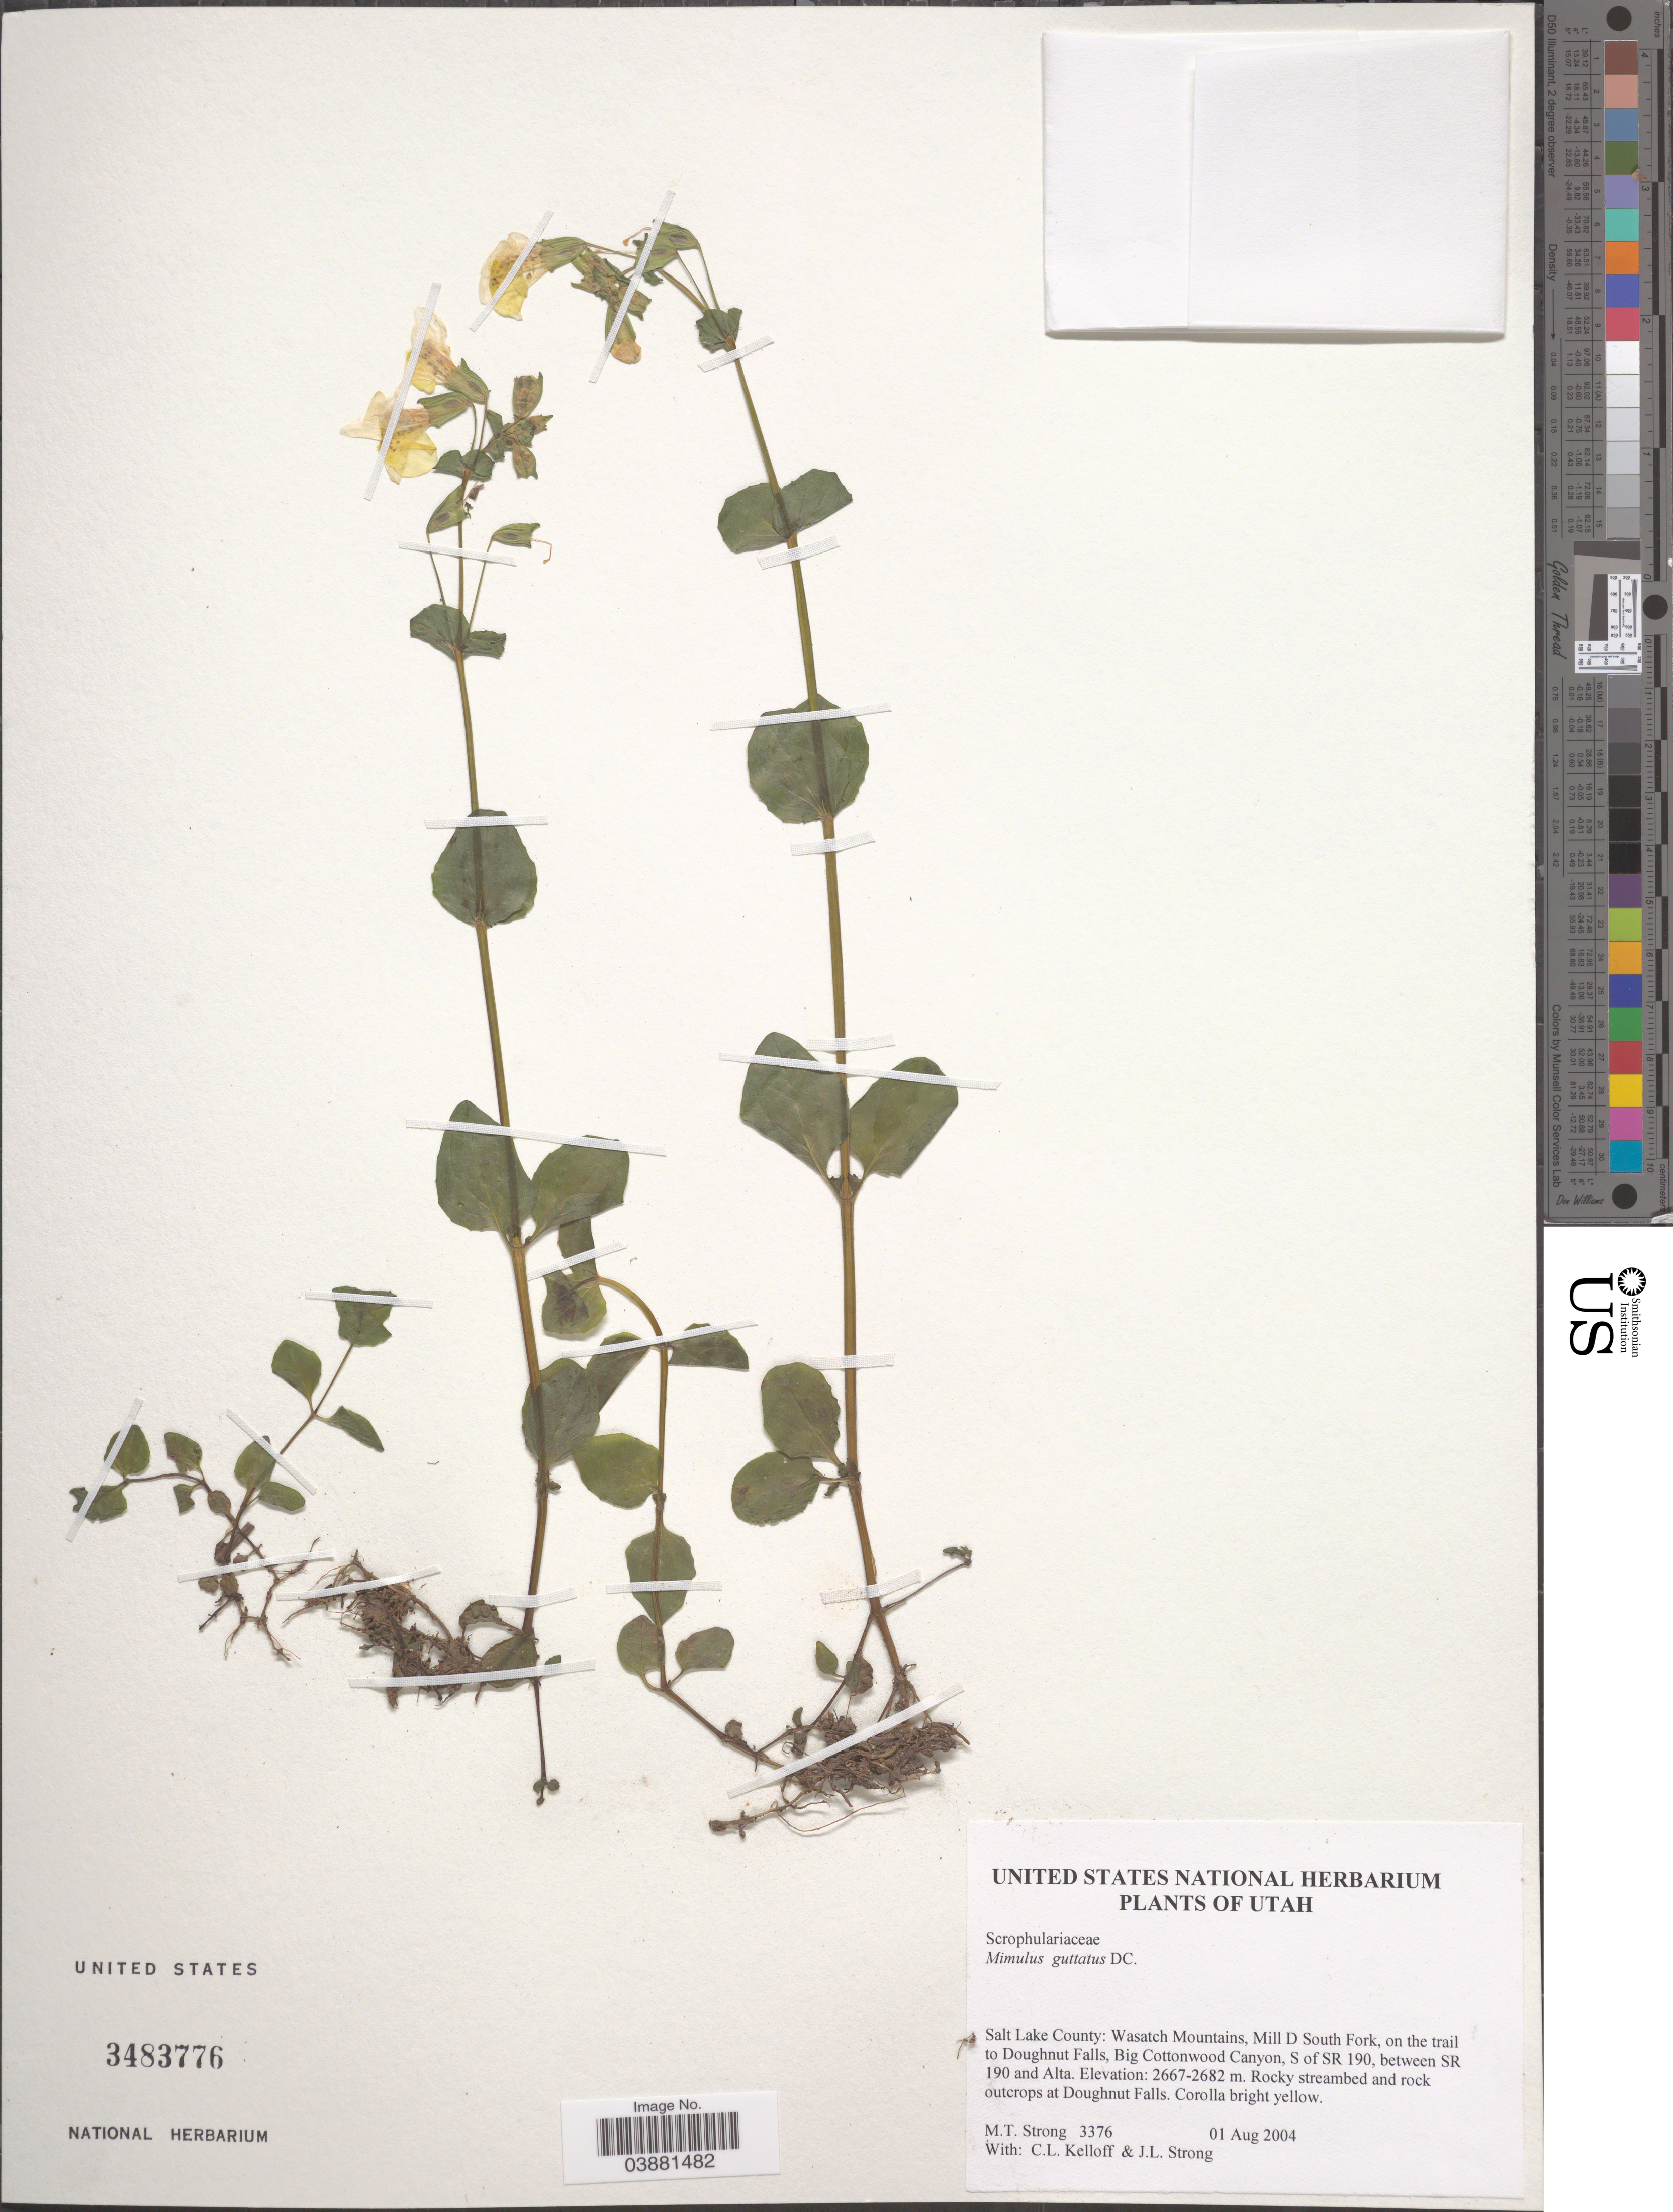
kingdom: Plantae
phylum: Tracheophyta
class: Magnoliopsida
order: Lamiales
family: Phrymaceae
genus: Mimulus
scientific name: Mimulus guttatus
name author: DC.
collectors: M. T. Strong, C. L. Kelloff & J. L. Strong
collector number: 3376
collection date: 2004-08-01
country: United States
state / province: Utah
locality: Salt Lake County: Wasatch Mountains, Mill D South Fork, on the trail to Doughnut Falls, Big Cottonwood Canyon, S of SR 190, between SR 190 and Alta. At Doughnut Falls.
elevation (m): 2667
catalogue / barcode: US 3483776